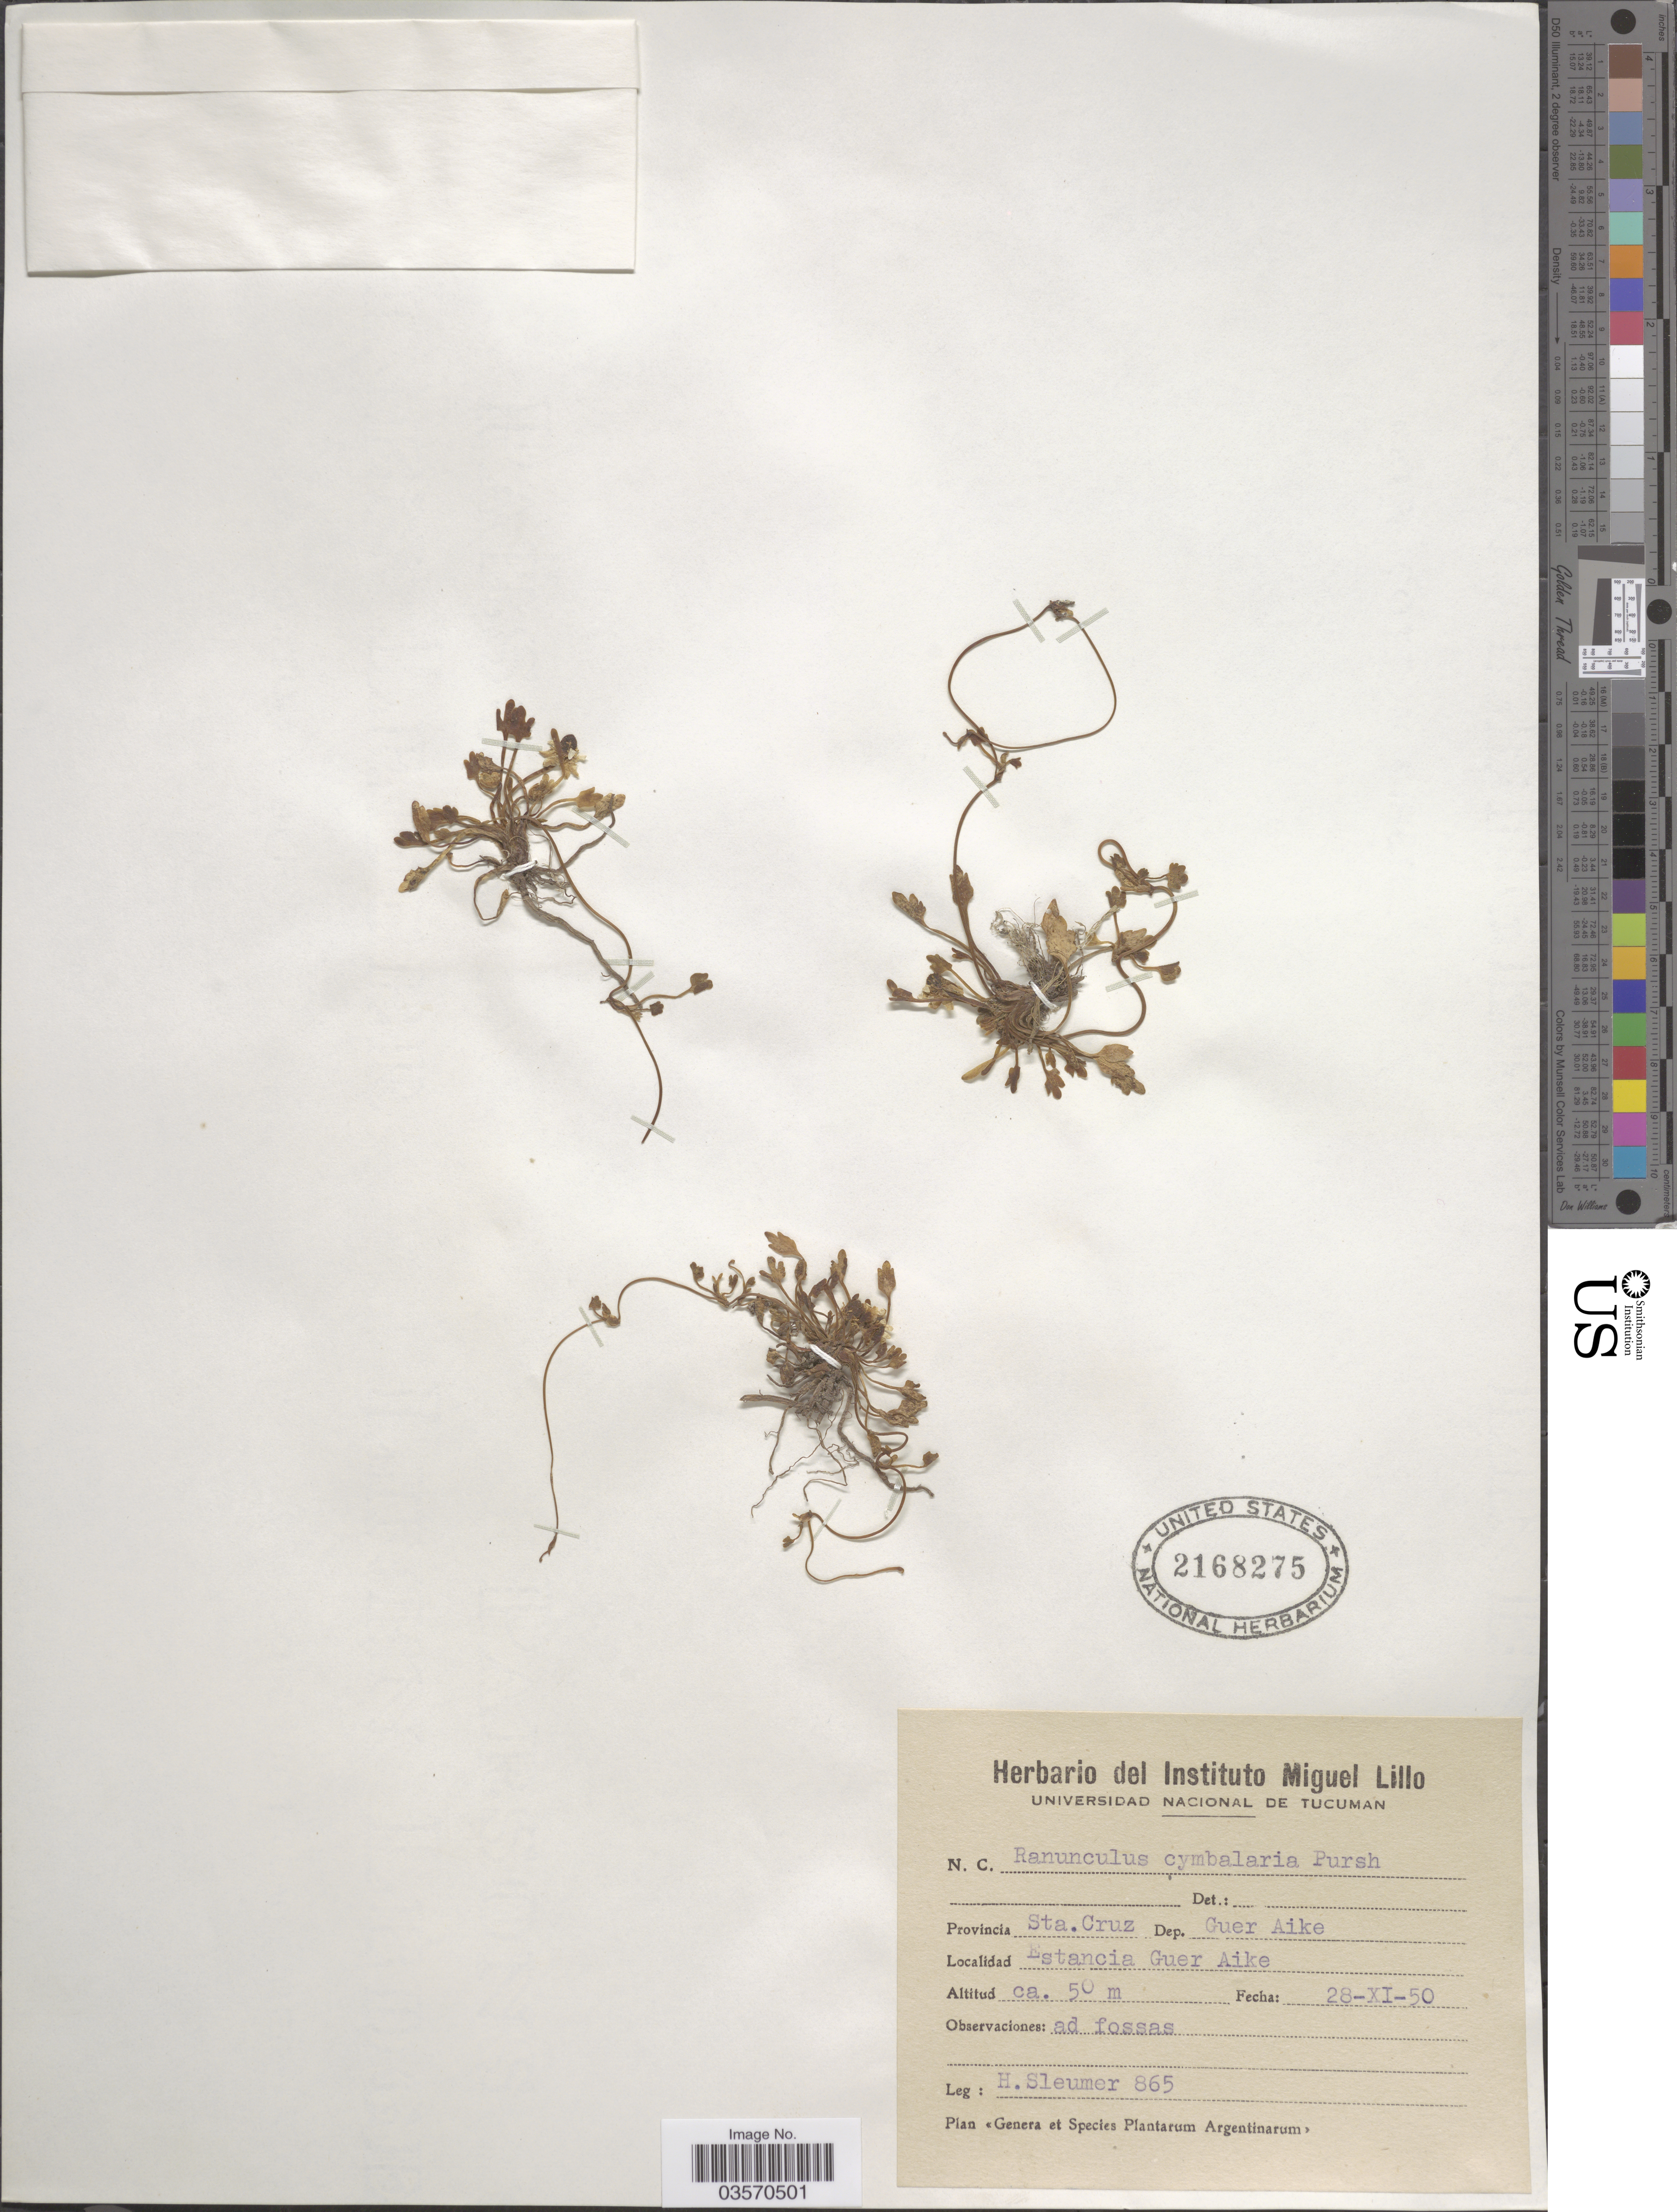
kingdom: Plantae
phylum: Tracheophyta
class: Magnoliopsida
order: Ranunculales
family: Ranunculaceae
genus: Halerpestes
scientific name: Halerpestes cymbalaria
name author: (Pursh) Greene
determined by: Strong, M. T., (US), Smithsonian Institution - National Museum of Natural History (UNITED STATES)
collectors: H. O. Sleumer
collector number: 865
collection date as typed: Transcribed d/m/y: 28/11/50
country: Argentina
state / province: Santa Cruz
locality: Dep. Guer Aike. Estancia Guer Aike.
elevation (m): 50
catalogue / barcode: US 2168275